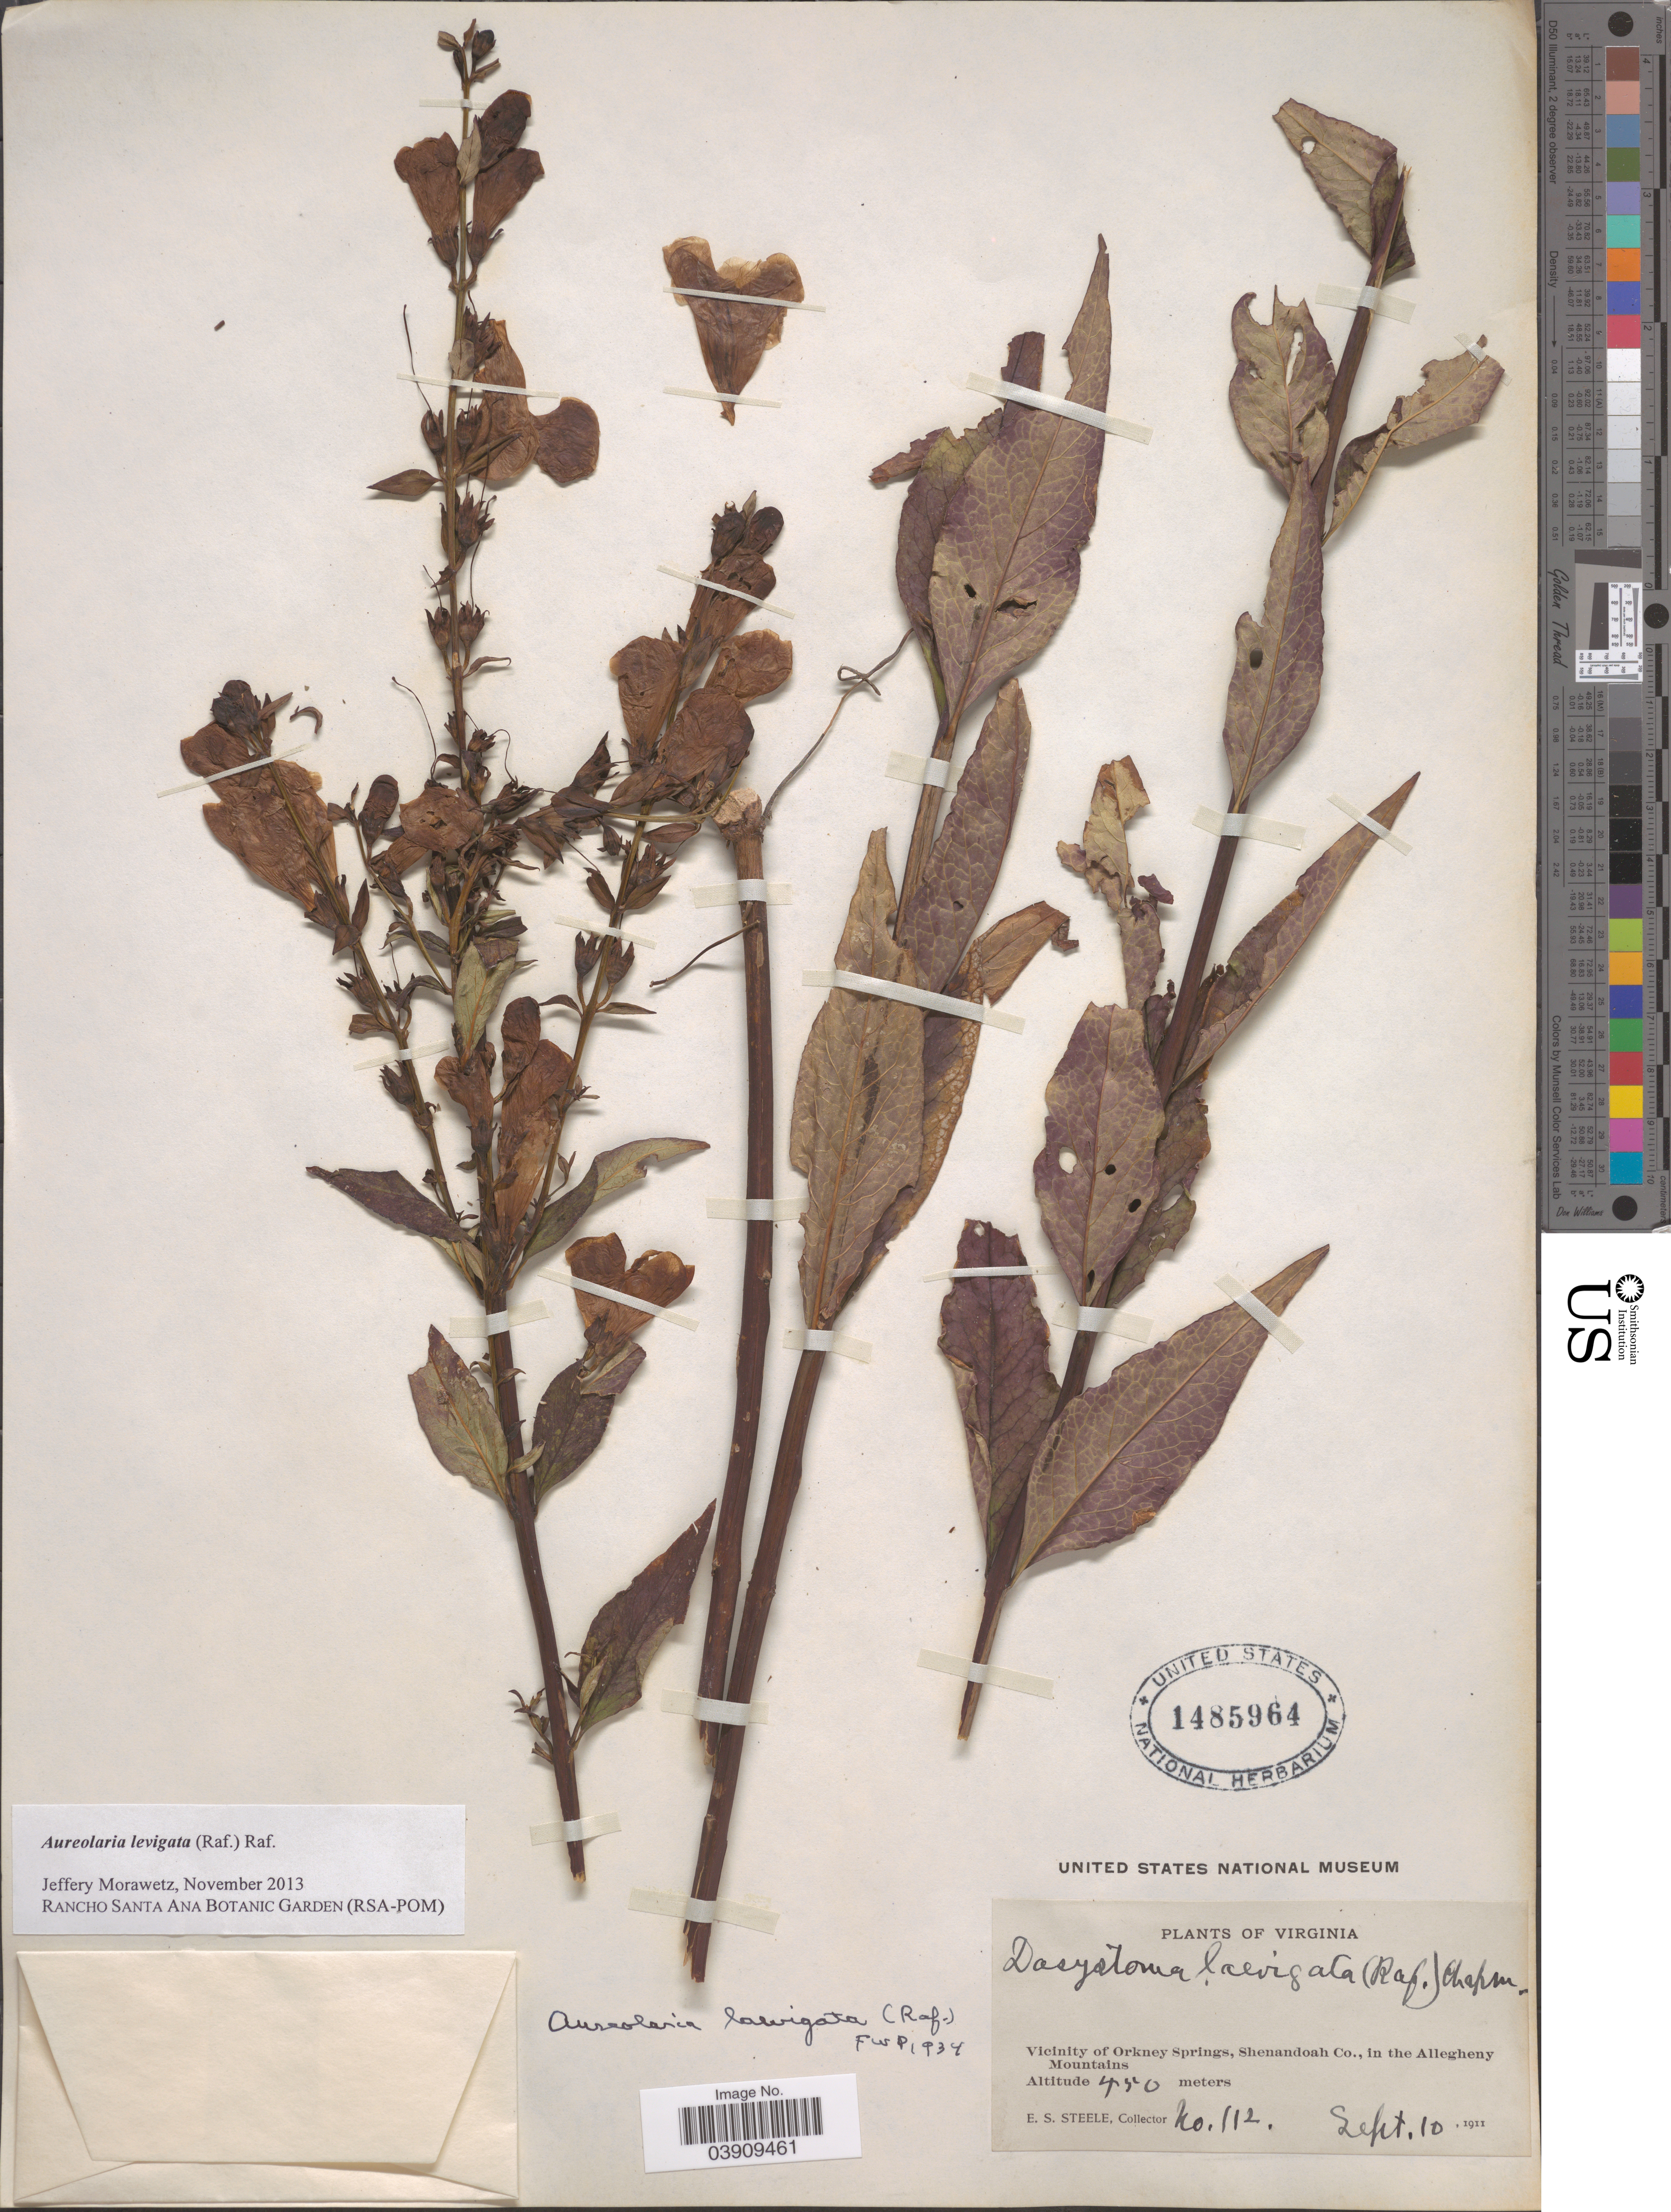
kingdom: Plantae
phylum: Tracheophyta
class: Magnoliopsida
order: Lamiales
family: Orobanchaceae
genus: Aureolaria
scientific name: Aureolaria laevigata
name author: (Raf.) Raf.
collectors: E. Steele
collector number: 112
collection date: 1911-09-10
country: United States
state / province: Virginia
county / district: Shenandoah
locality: Vicinity of Orkney Springs, Shenandoah Co., in the Allegheny Mountains.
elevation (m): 450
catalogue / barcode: US 1485964